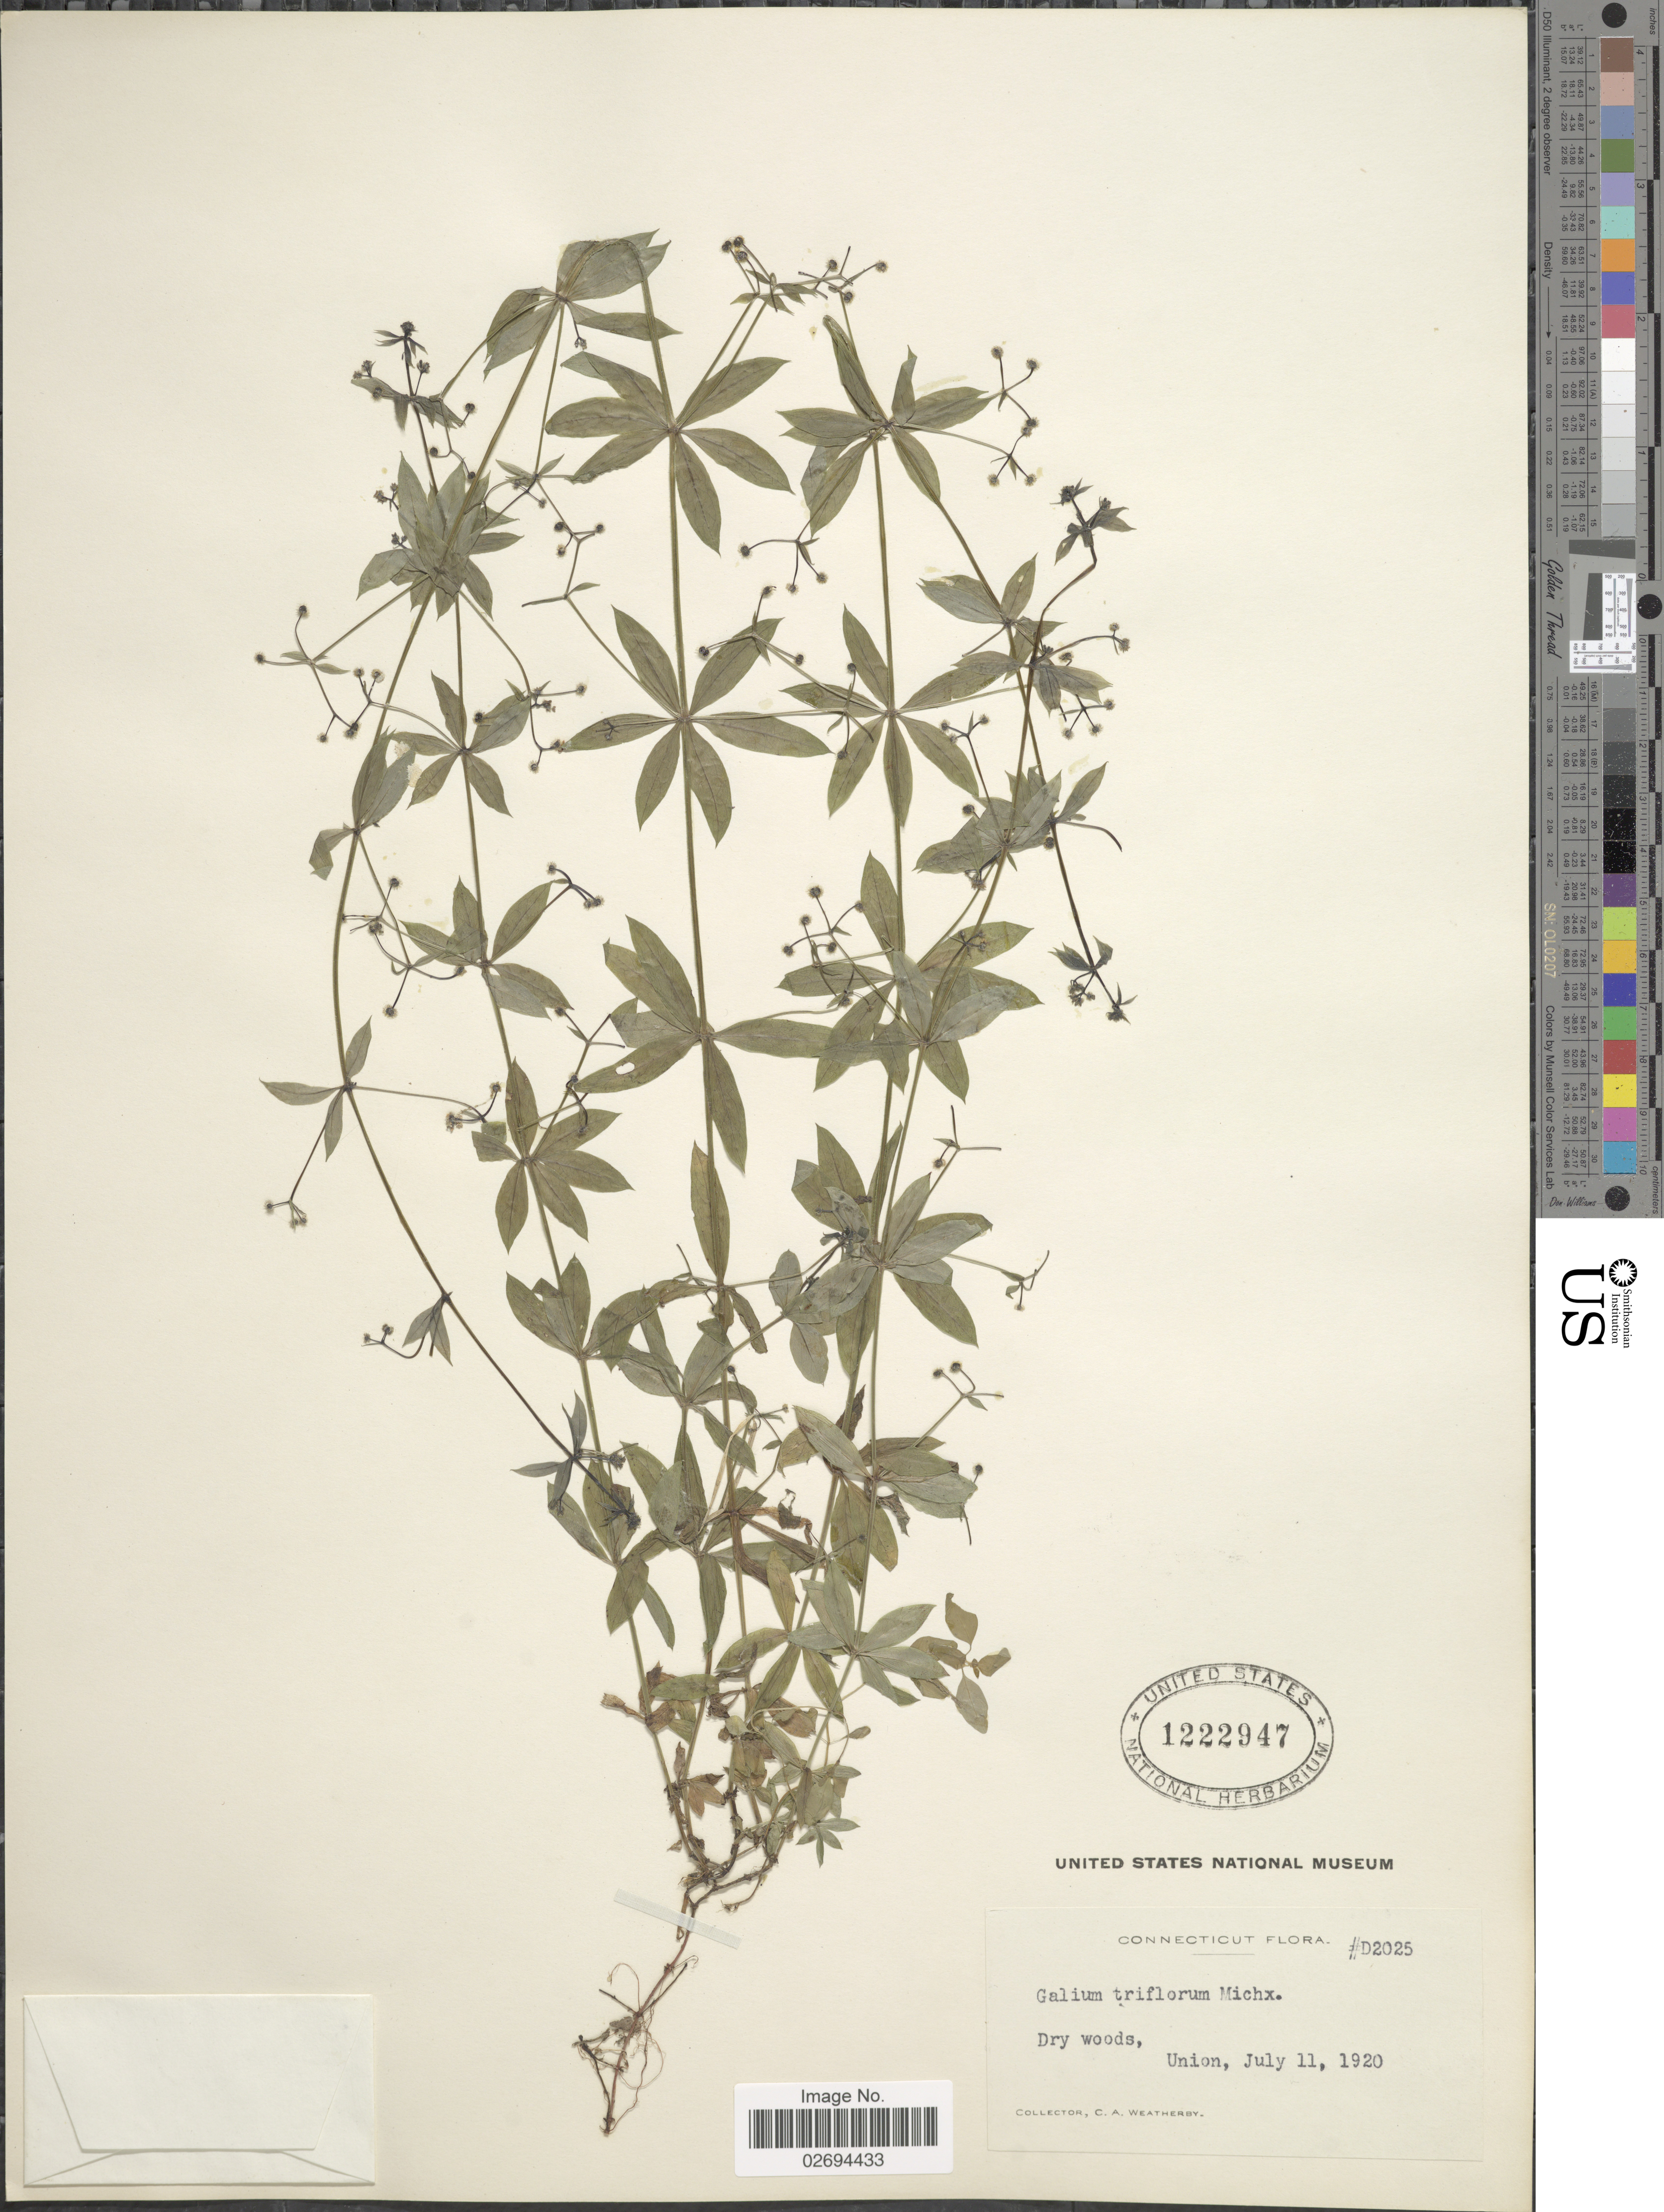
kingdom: Plantae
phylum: Tracheophyta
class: Magnoliopsida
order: Gentianales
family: Rubiaceae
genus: Galium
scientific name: Galium triflorum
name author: Michx.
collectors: C. A. Weatherby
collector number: D2025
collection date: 1920-07-11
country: United States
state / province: Connecticut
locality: Union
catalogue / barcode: US 1222947